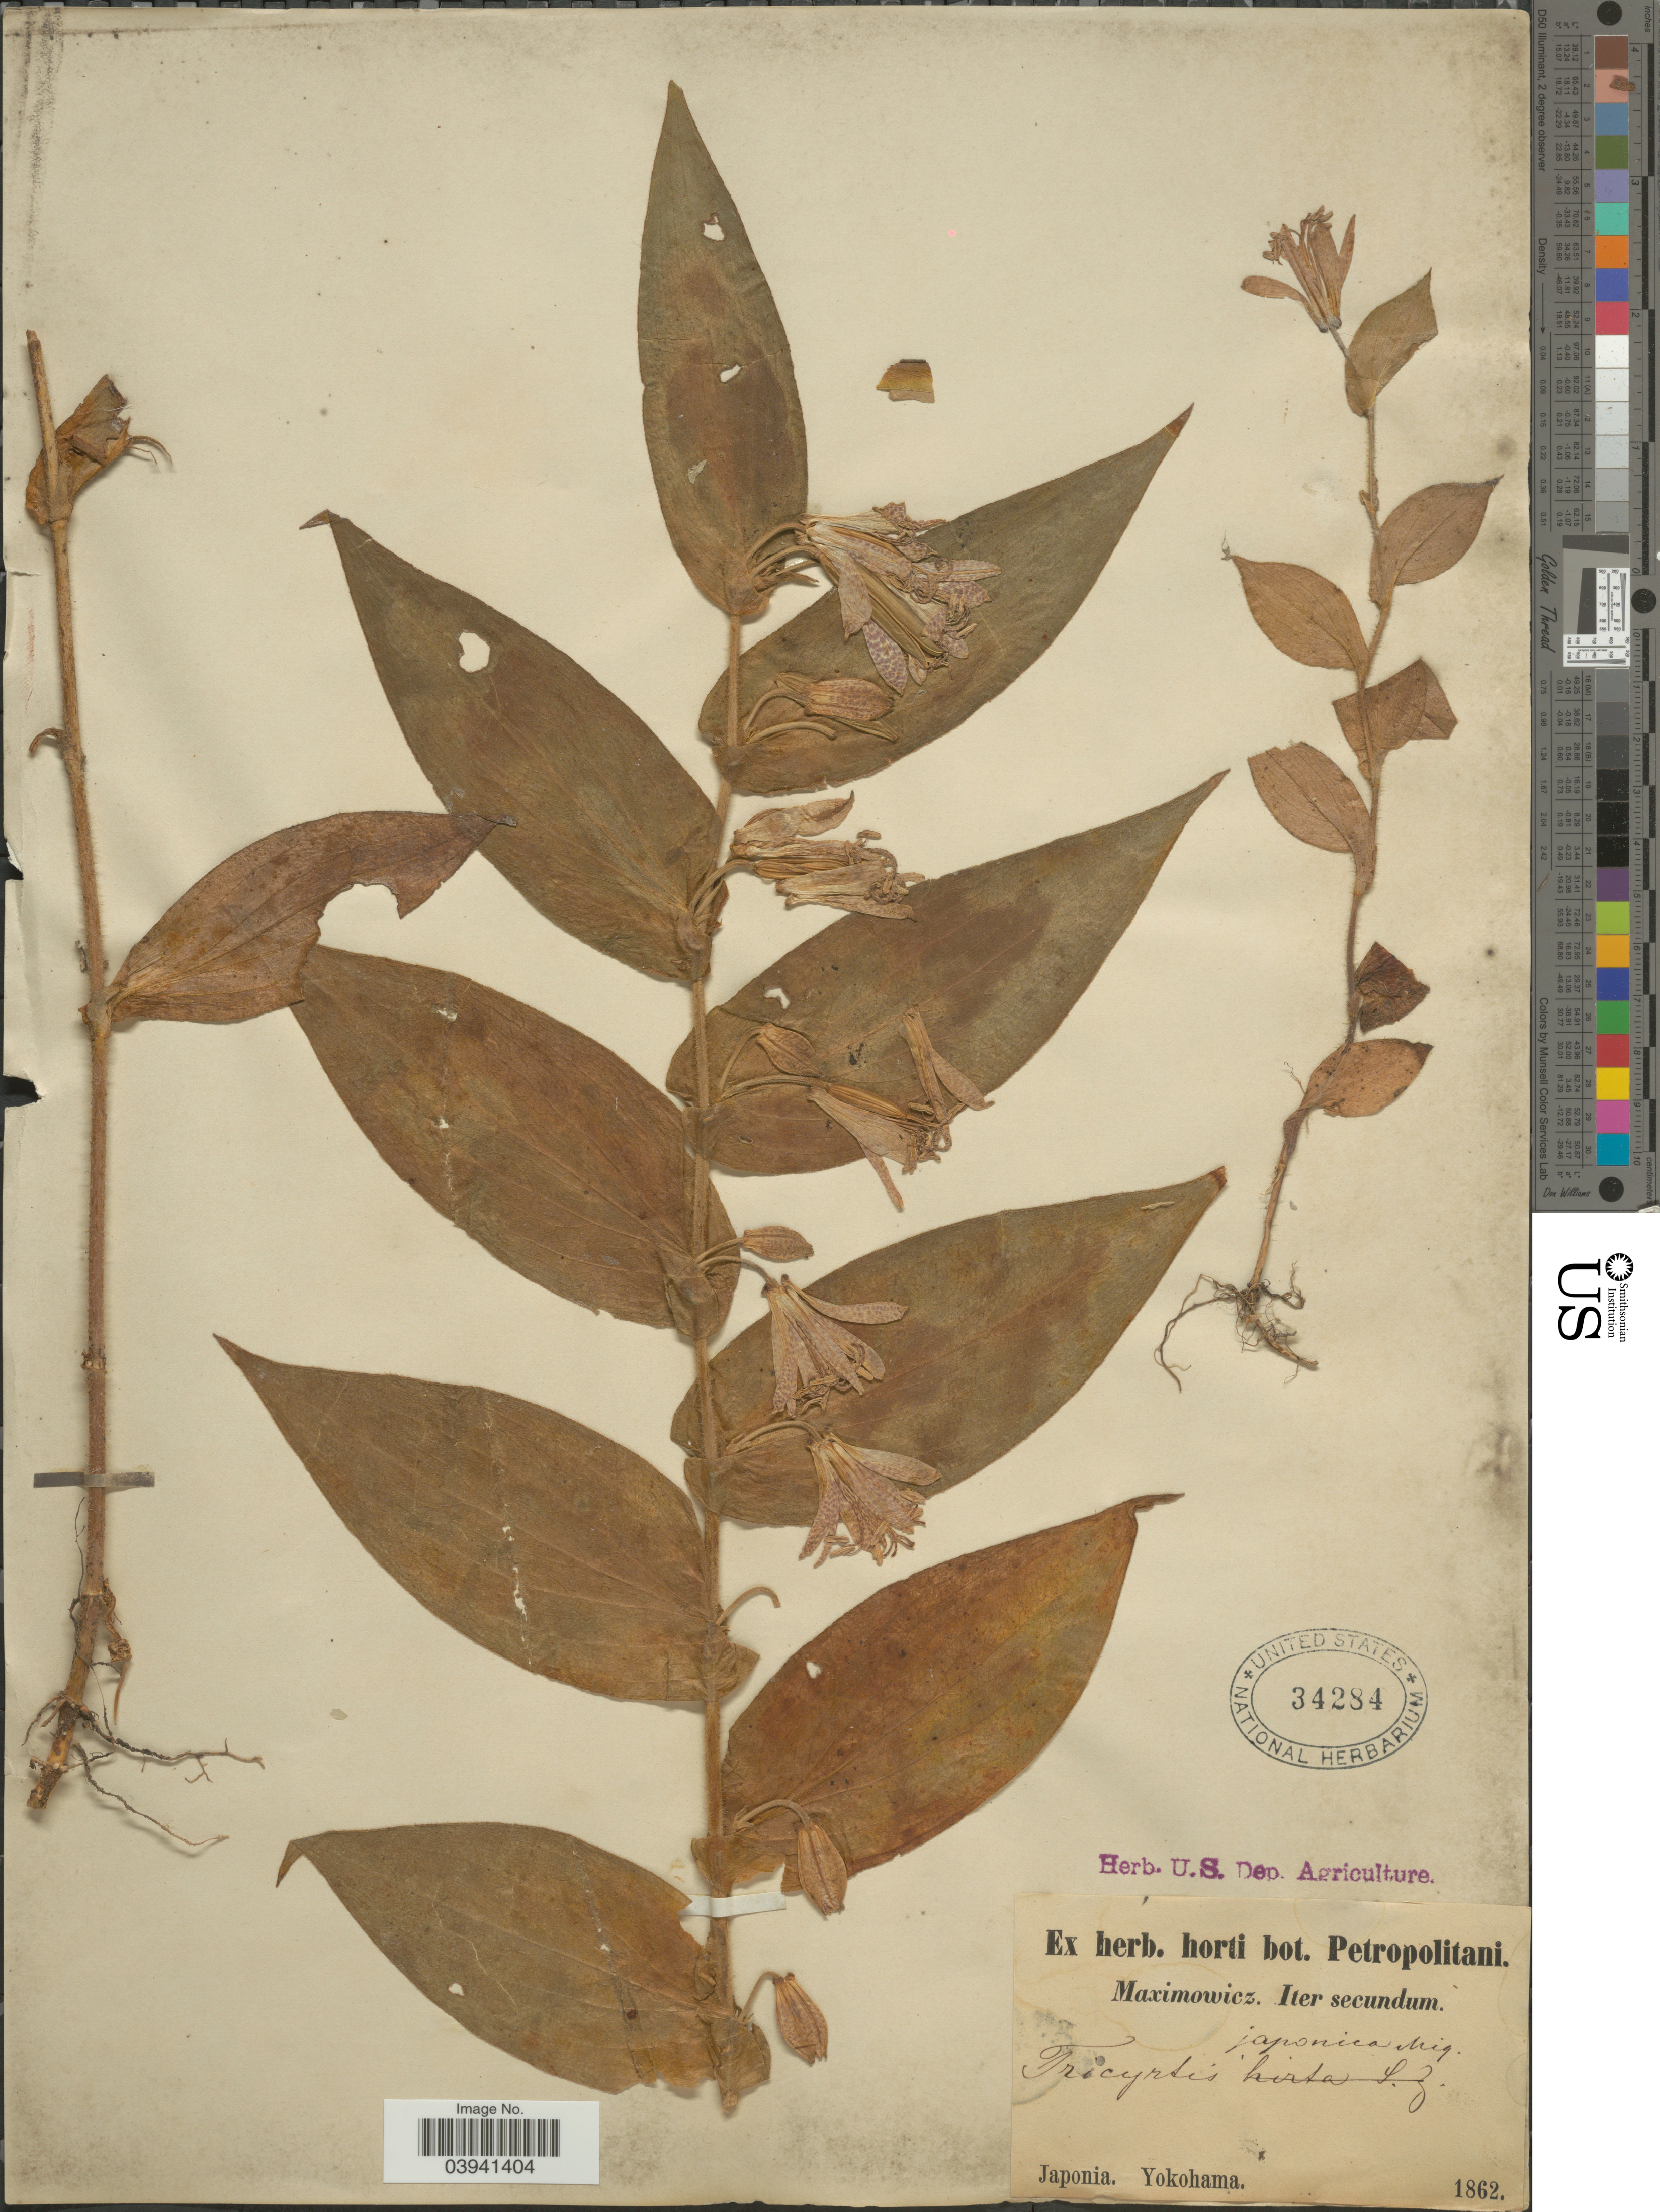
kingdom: Plantae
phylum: Tracheophyta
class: Liliopsida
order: Liliales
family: Liliaceae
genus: Tricyrtis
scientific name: Tricyrtis japonica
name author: Miq.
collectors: Maximowicz, --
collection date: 1862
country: Japan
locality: Japonia. Yokohama.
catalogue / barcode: US 34284